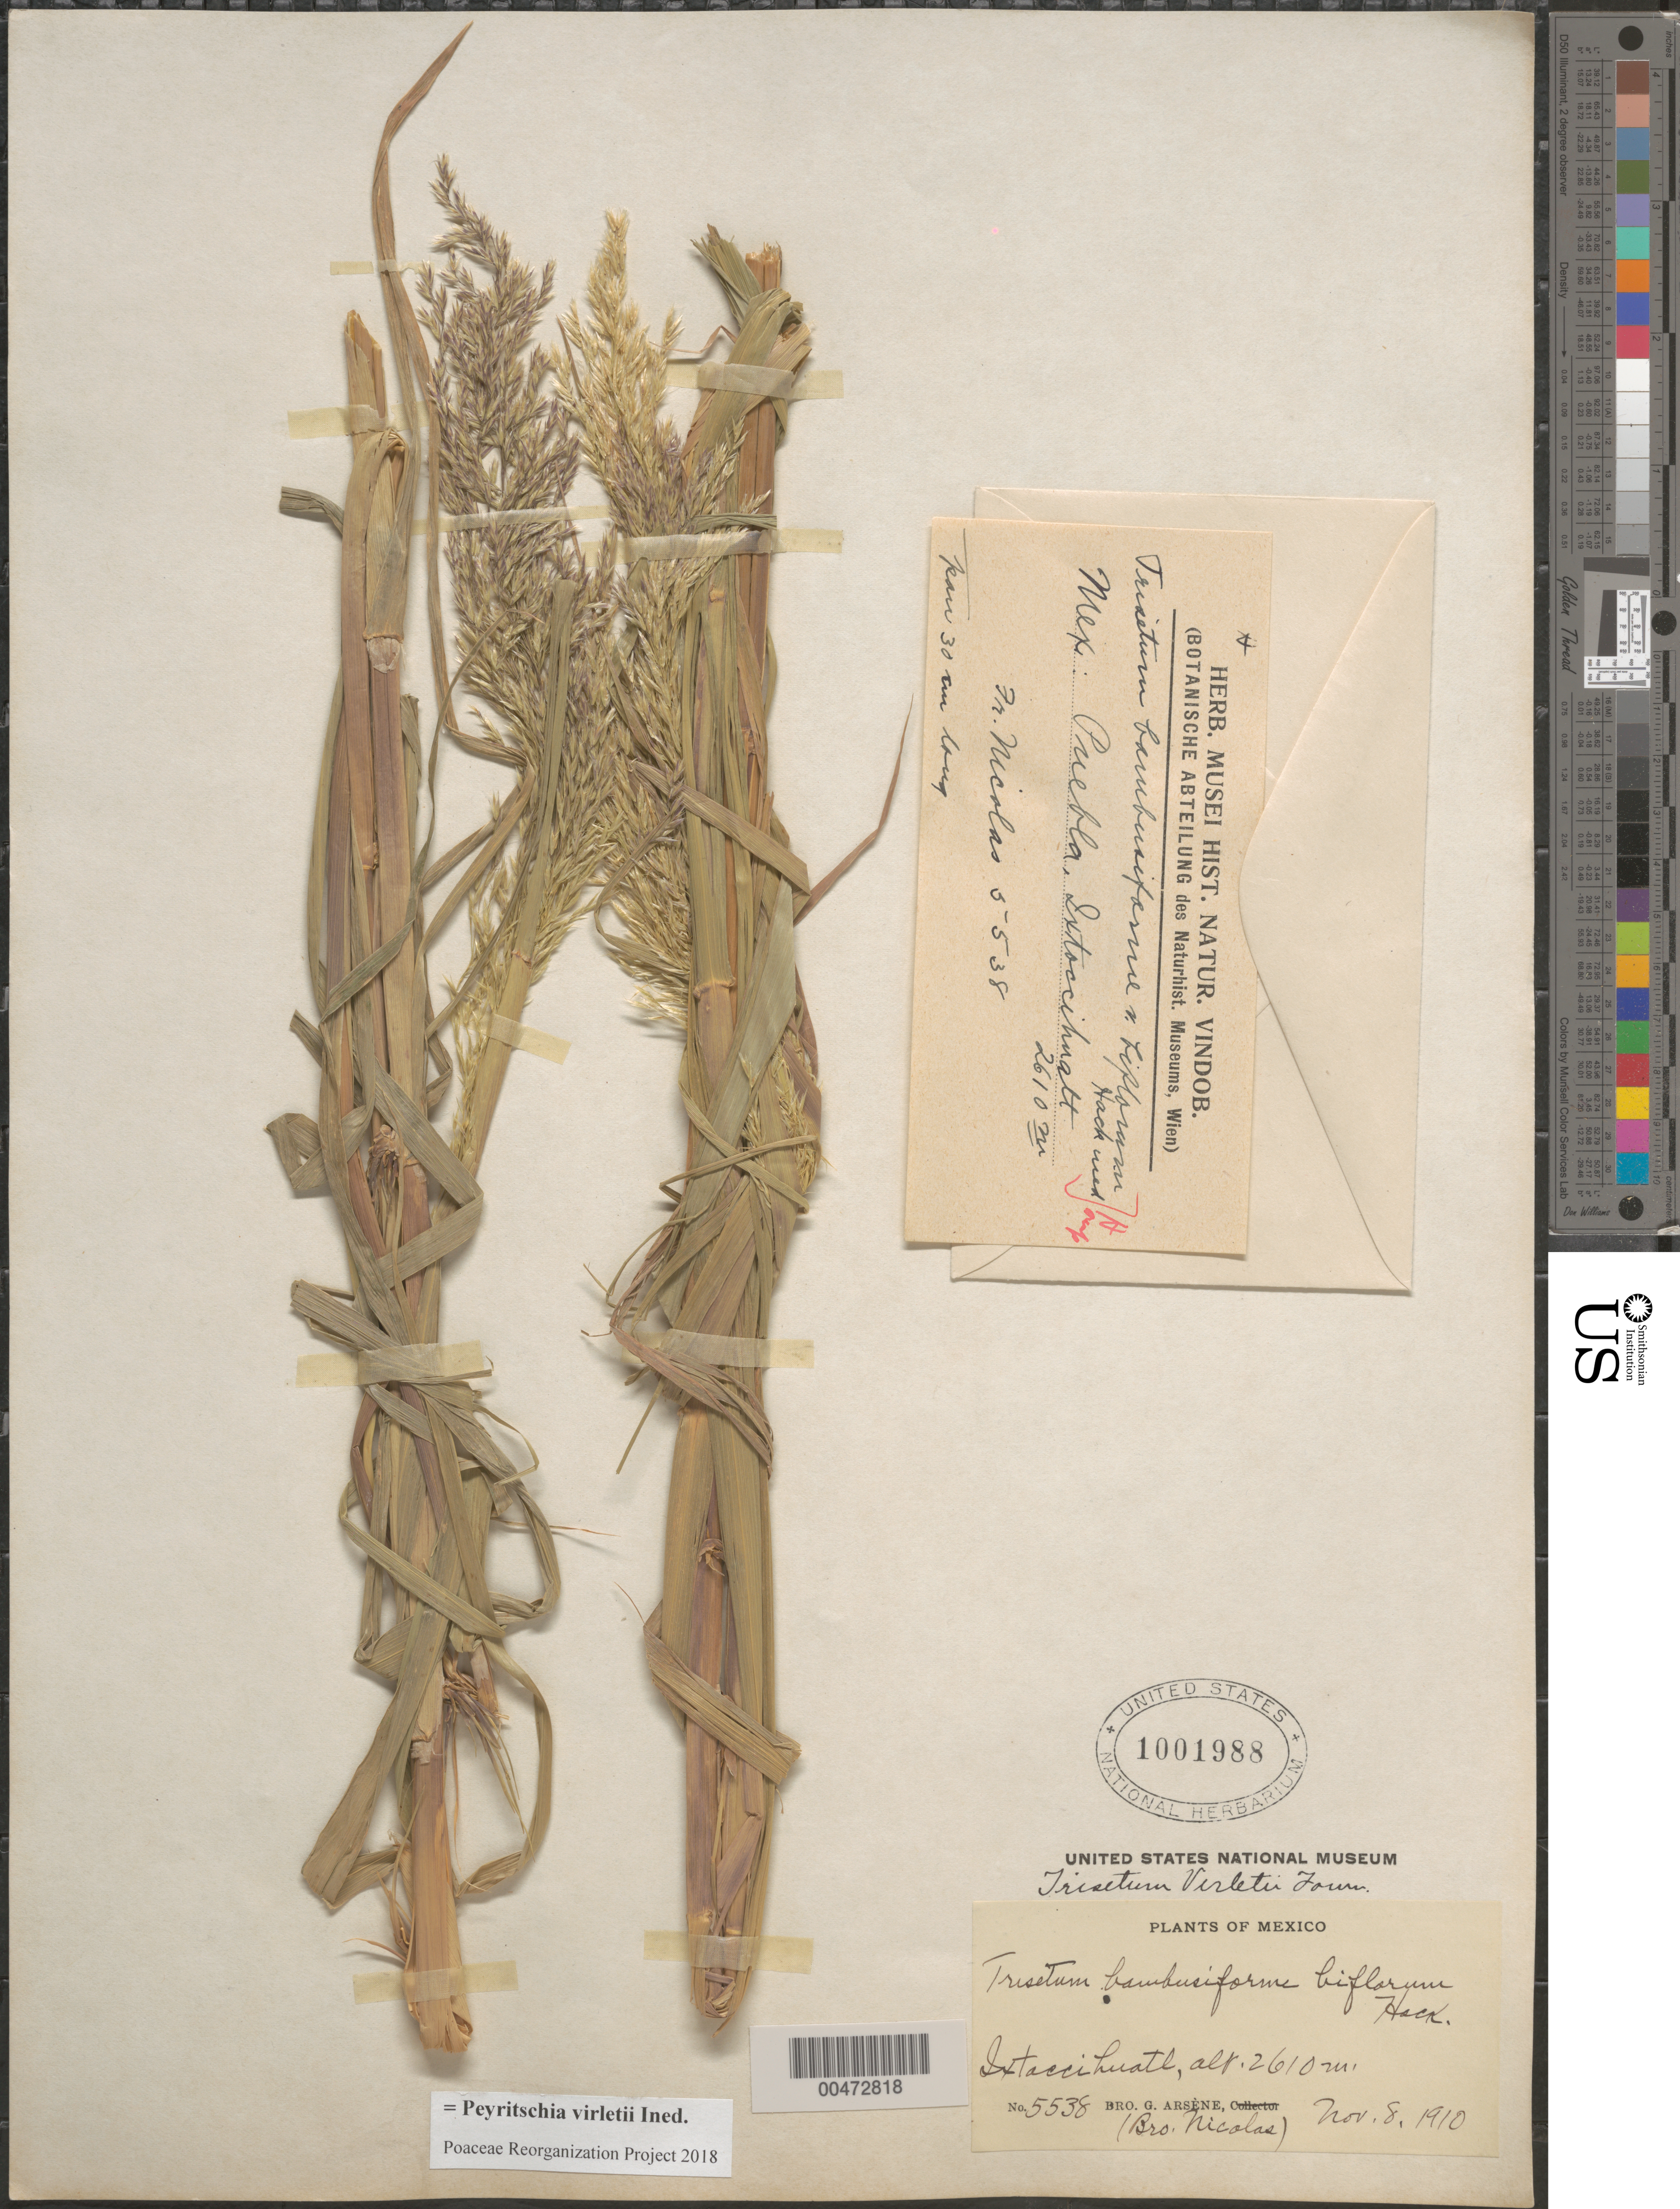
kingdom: Plantae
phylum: Tracheophyta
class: Liliopsida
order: Poales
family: Poaceae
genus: Peyritschia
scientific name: Peyritschia virletii ined.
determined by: Poaceae Reorganization Project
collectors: B. Nicolas & Bro. G. Arsène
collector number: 5538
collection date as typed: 8 Nov 1910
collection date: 1910-11-08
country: Mexico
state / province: Puebla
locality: Ixtaccihuatl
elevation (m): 2610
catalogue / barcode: US 1001988